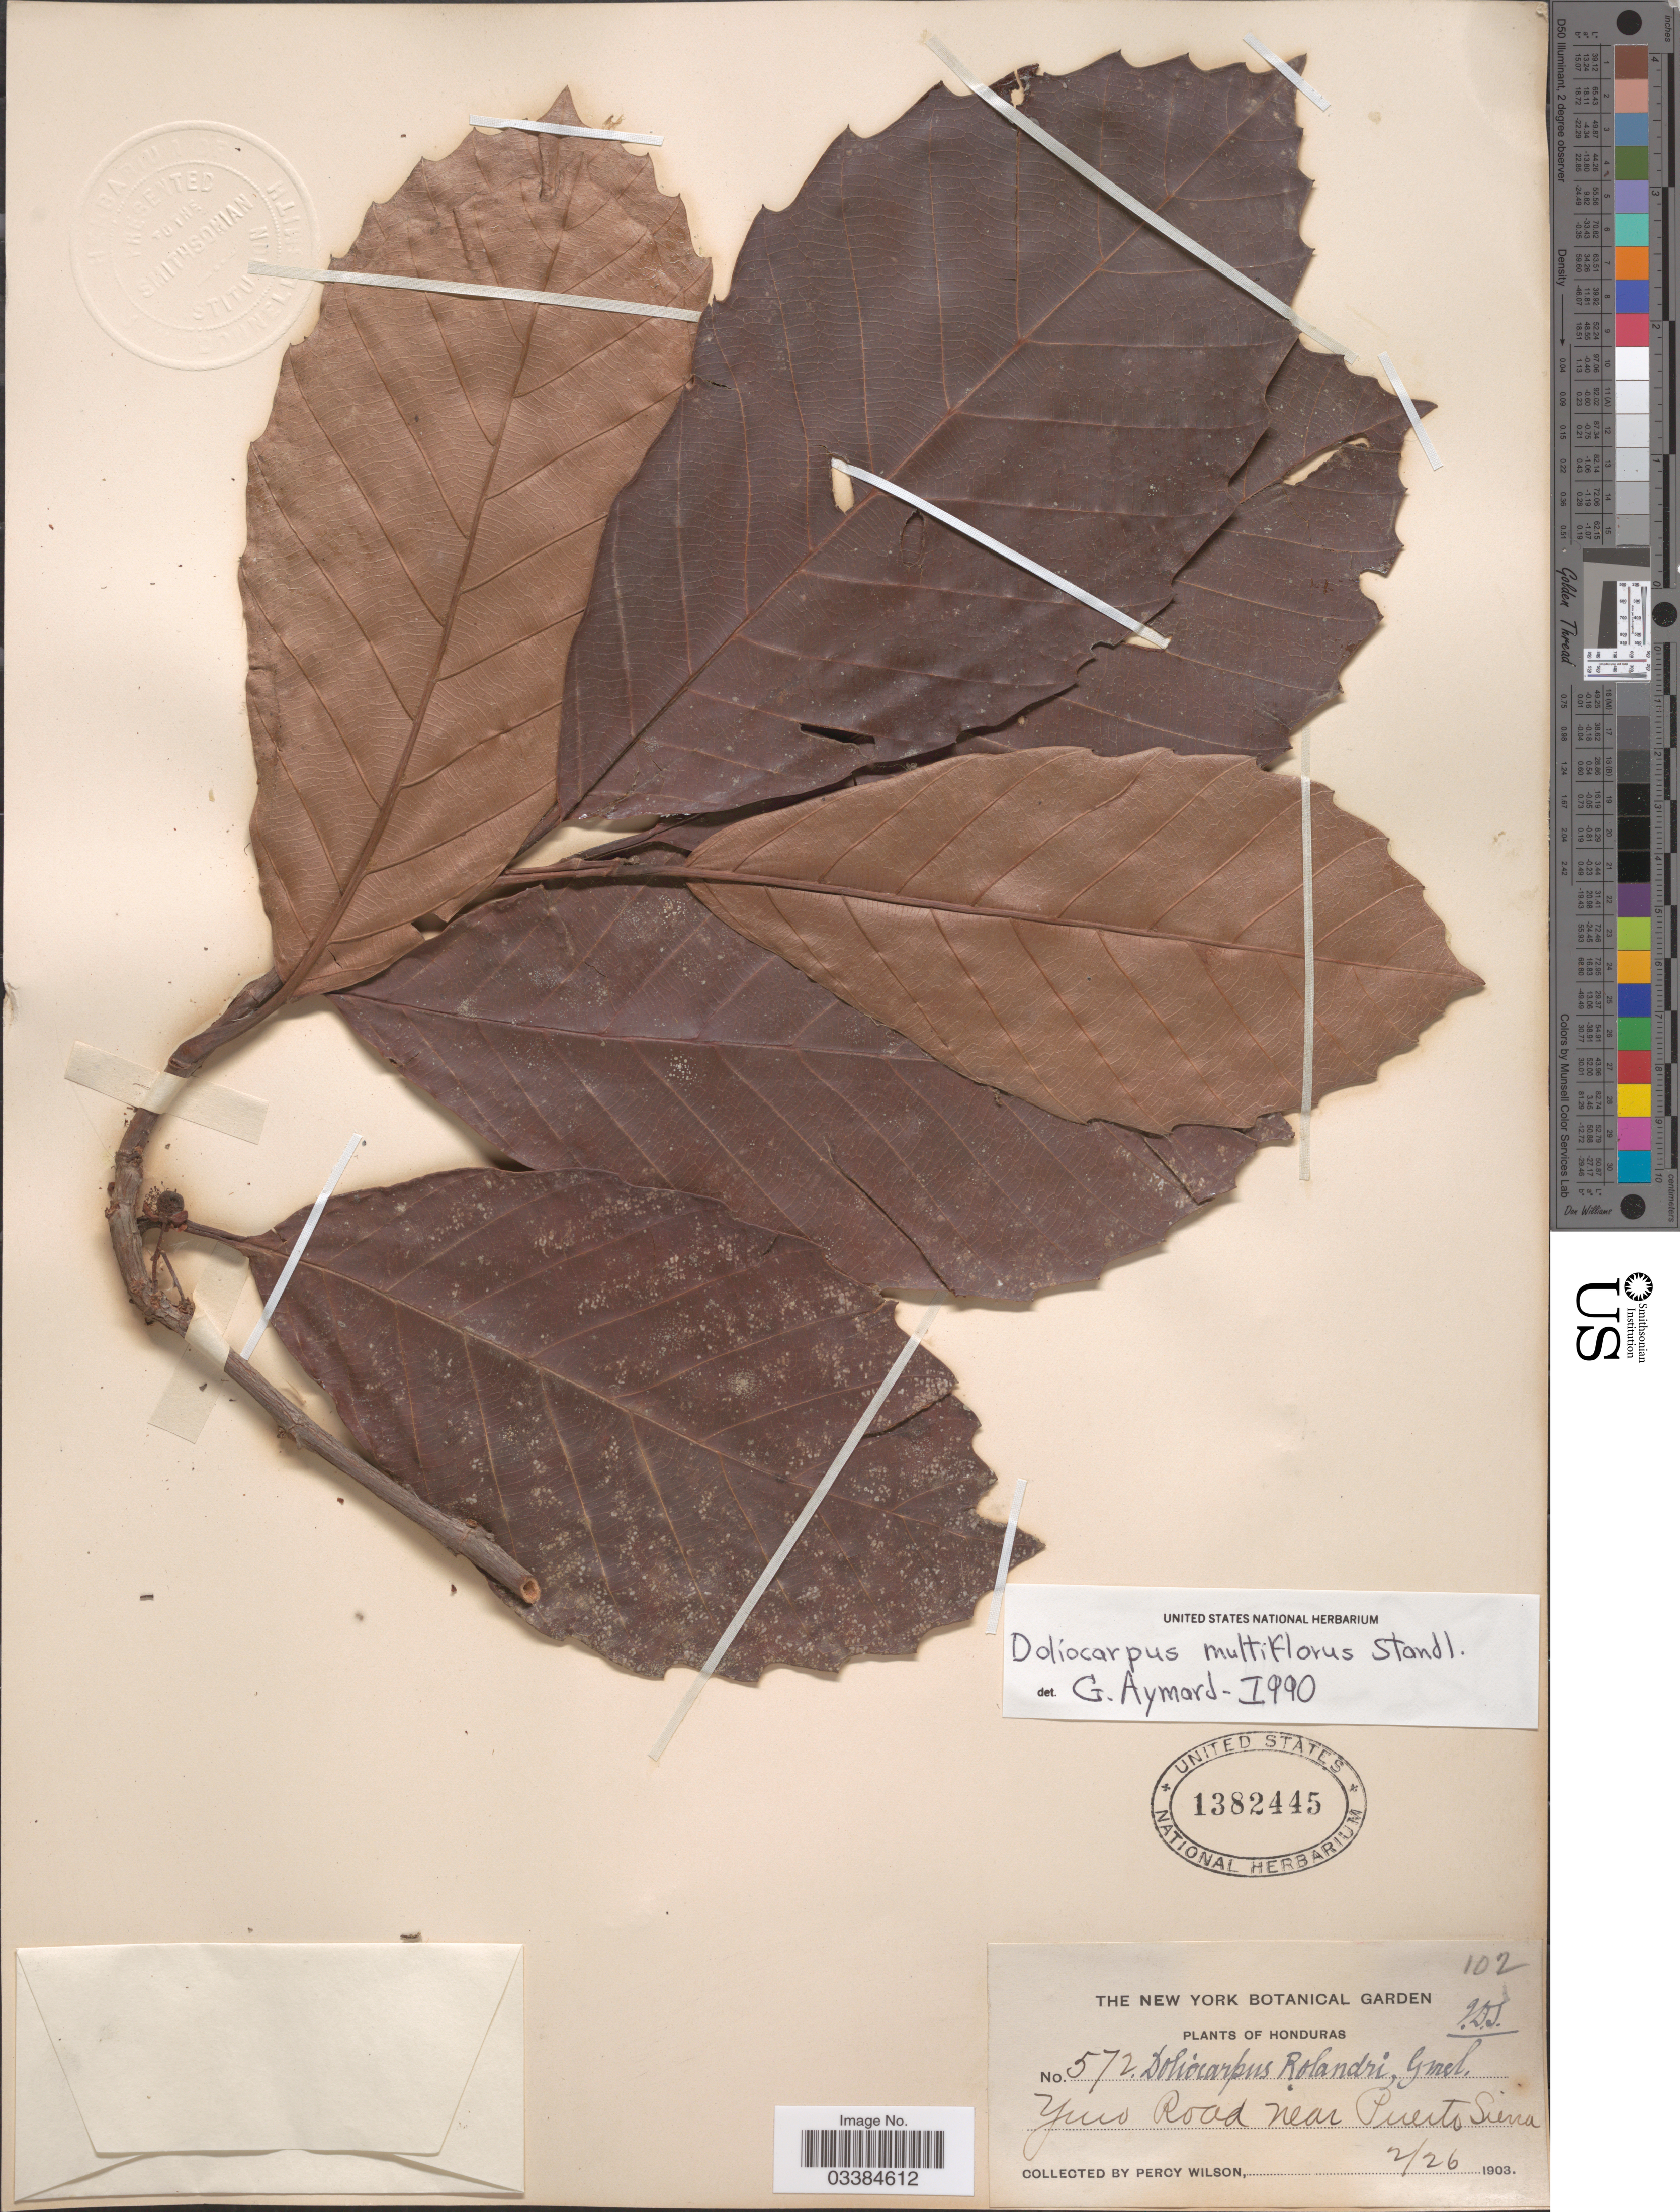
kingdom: Plantae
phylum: Tracheophyta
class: Magnoliopsida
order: Dilleniales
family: Dilleniaceae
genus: Doliocarpus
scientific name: Doliocarpus multiflorus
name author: Standl.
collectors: P. Wilson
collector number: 572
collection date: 1903-02-26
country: Honduras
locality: Yure Road near Puerto Sierra.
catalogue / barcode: US 1382445